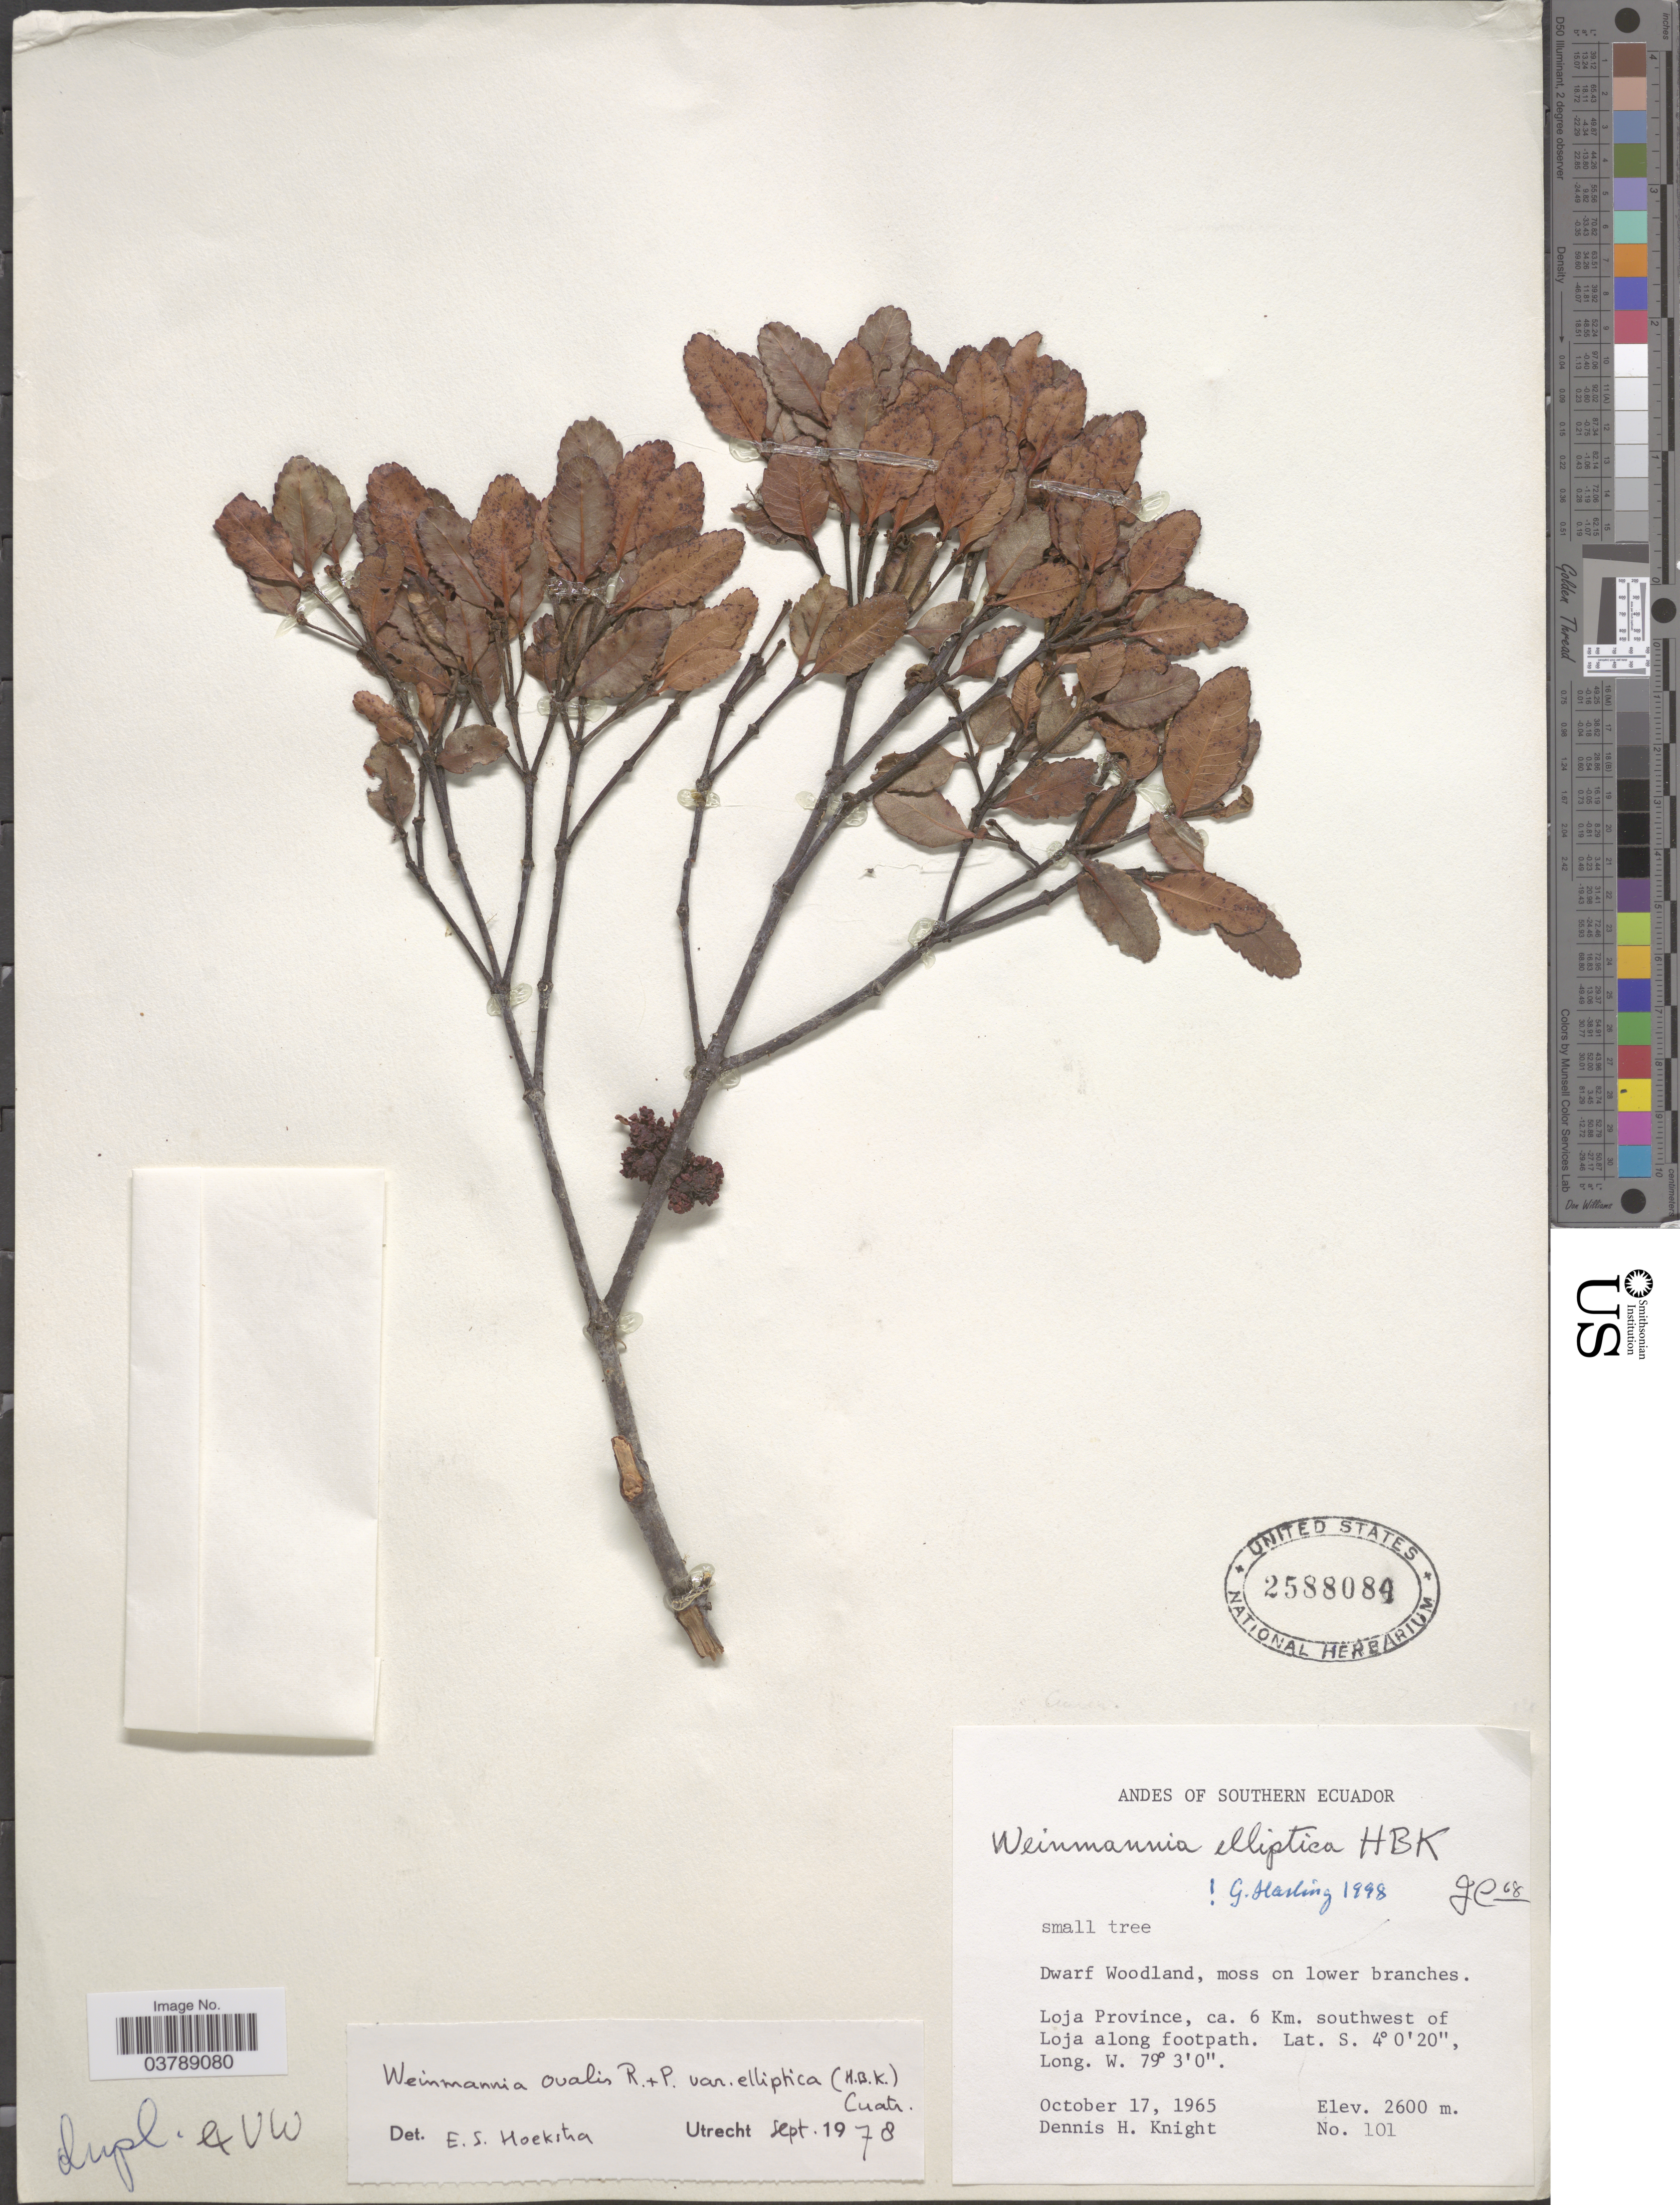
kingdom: Plantae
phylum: Tracheophyta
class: Magnoliopsida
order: Oxalidales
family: Cunoniaceae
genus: Weinmannia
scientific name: Weinmannia elliptica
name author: Kunth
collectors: D. Knight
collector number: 101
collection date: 1965-10-17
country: Ecuador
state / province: Loja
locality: Andes of Southern Ecuador. ca. 6 Km. southwest of Loja along footpath.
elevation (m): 2600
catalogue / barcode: US 2588084